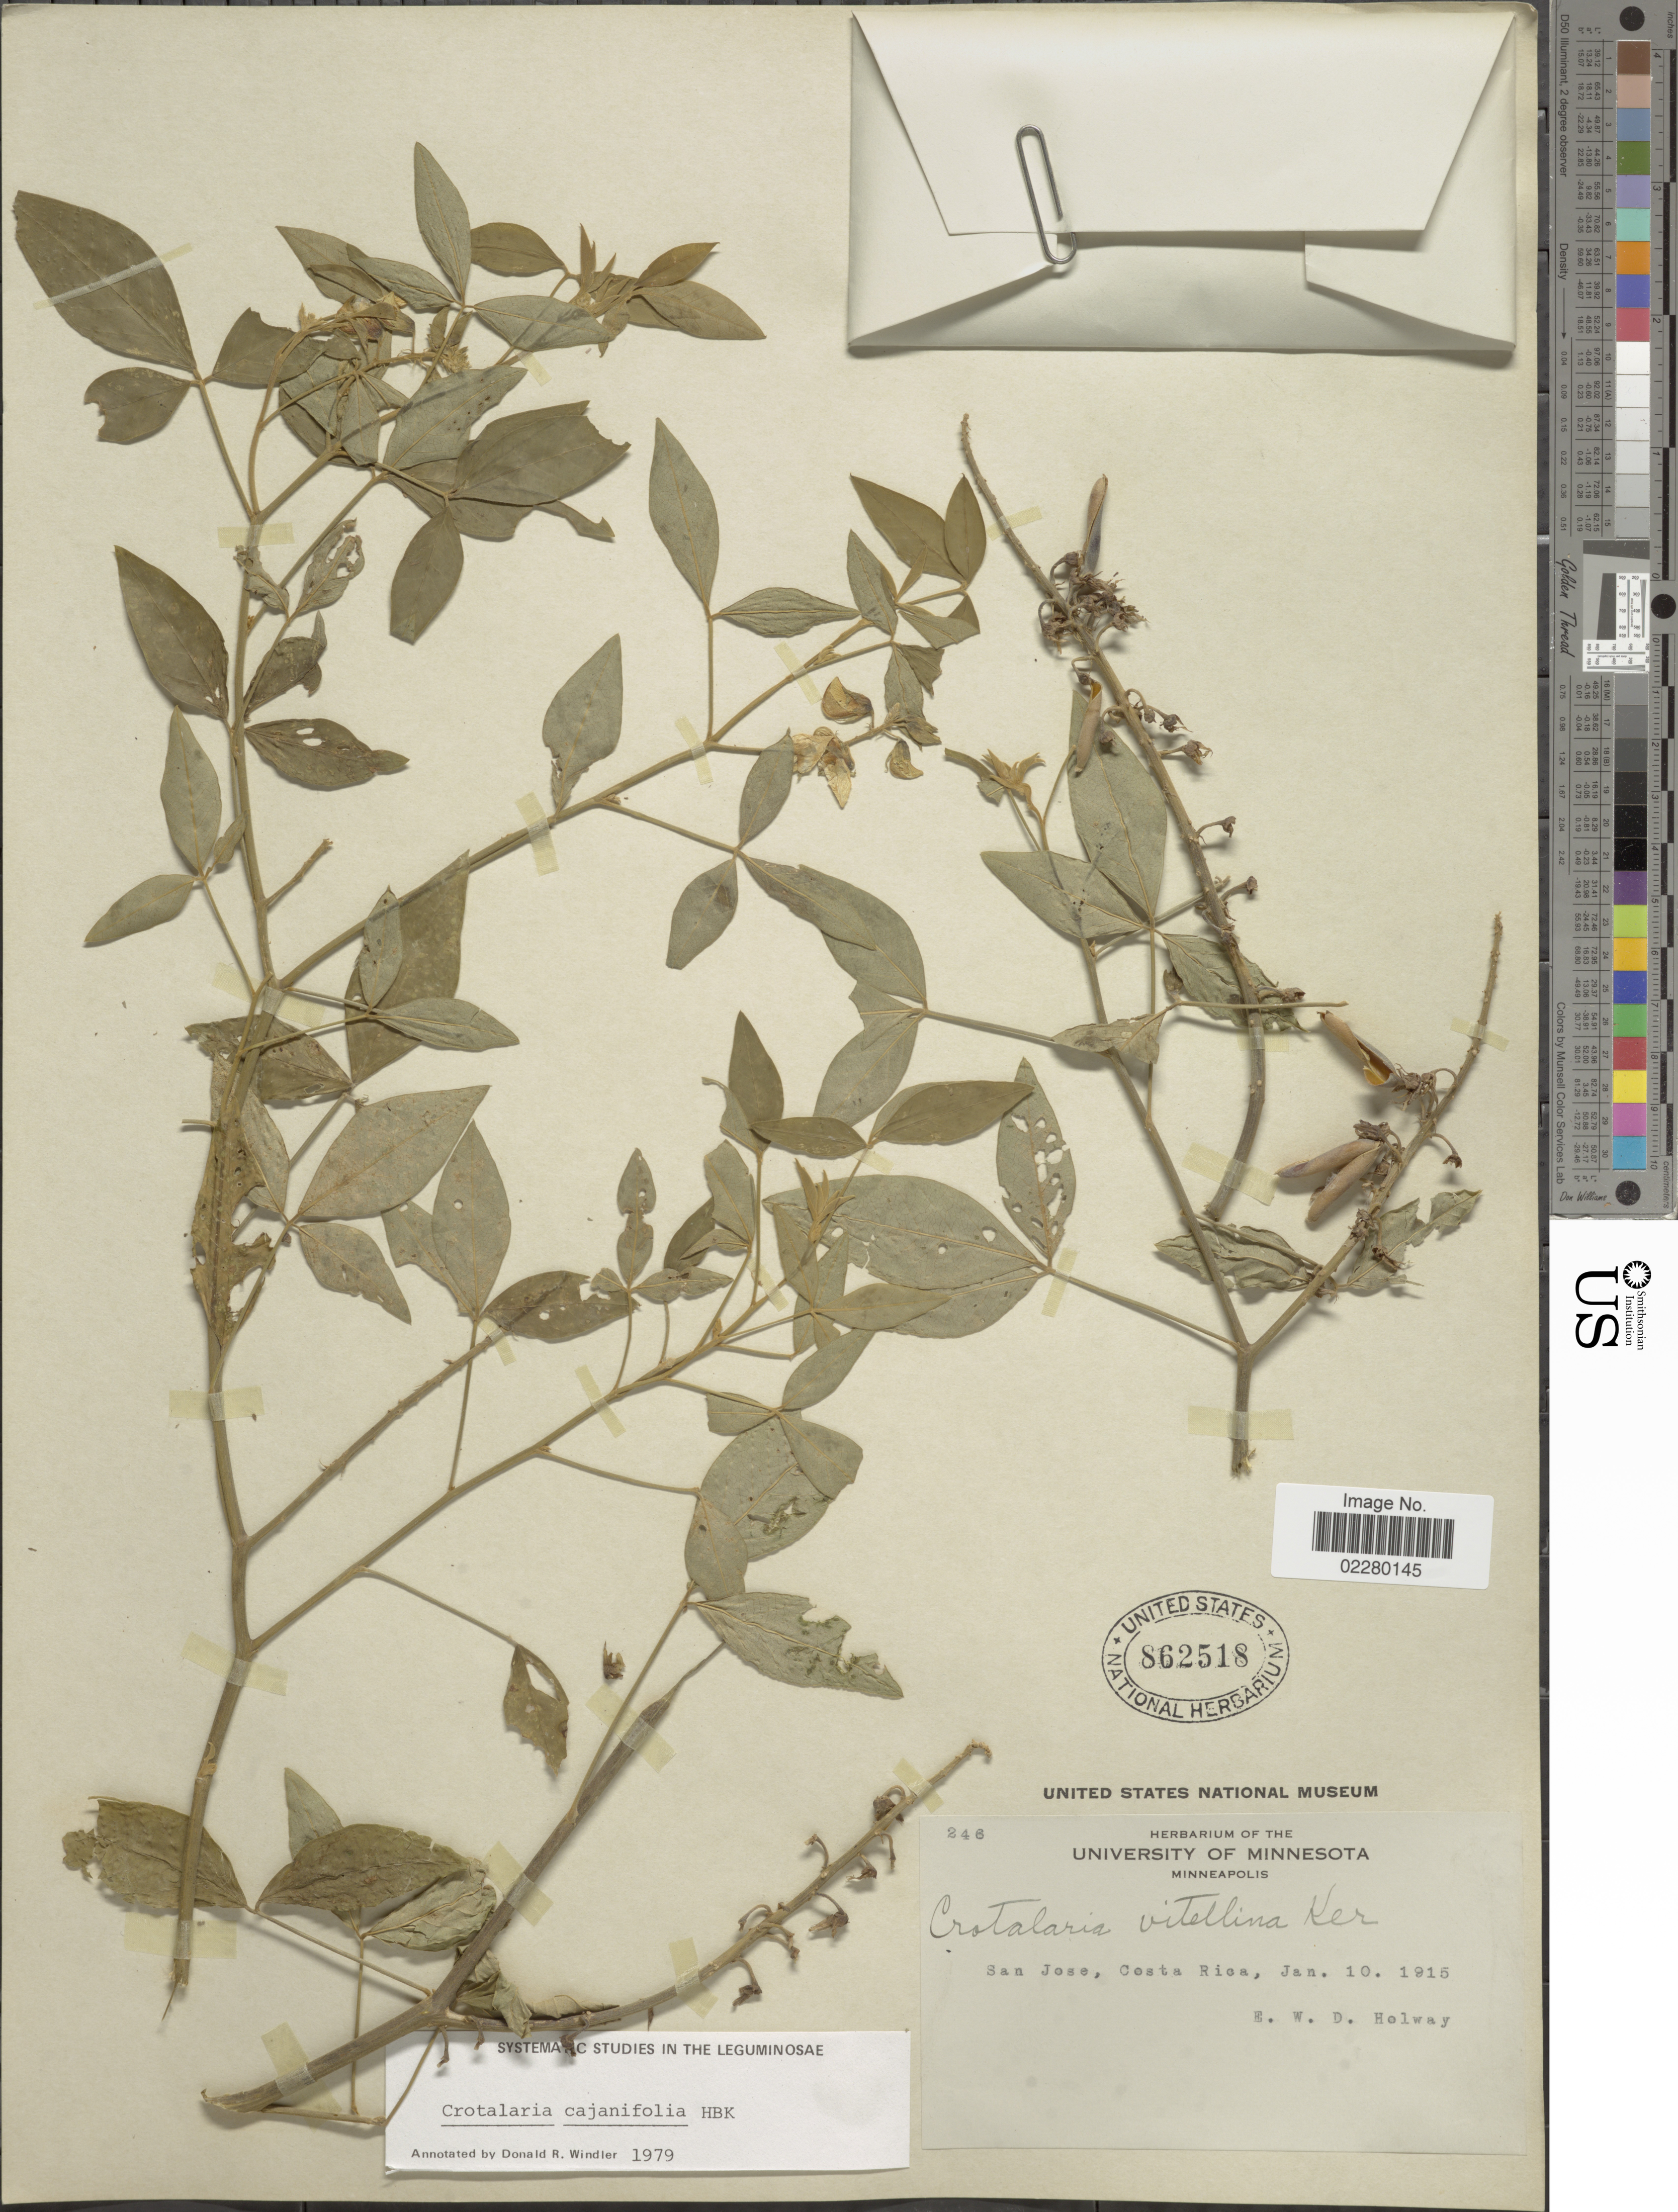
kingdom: Plantae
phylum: Tracheophyta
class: Magnoliopsida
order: Fabales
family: Fabaceae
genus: Crotalaria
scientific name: Crotalaria cajanifolia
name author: Kunth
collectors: E. W. D. Holway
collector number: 246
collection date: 1915-01-10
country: Costa Rica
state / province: San José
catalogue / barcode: US 862518